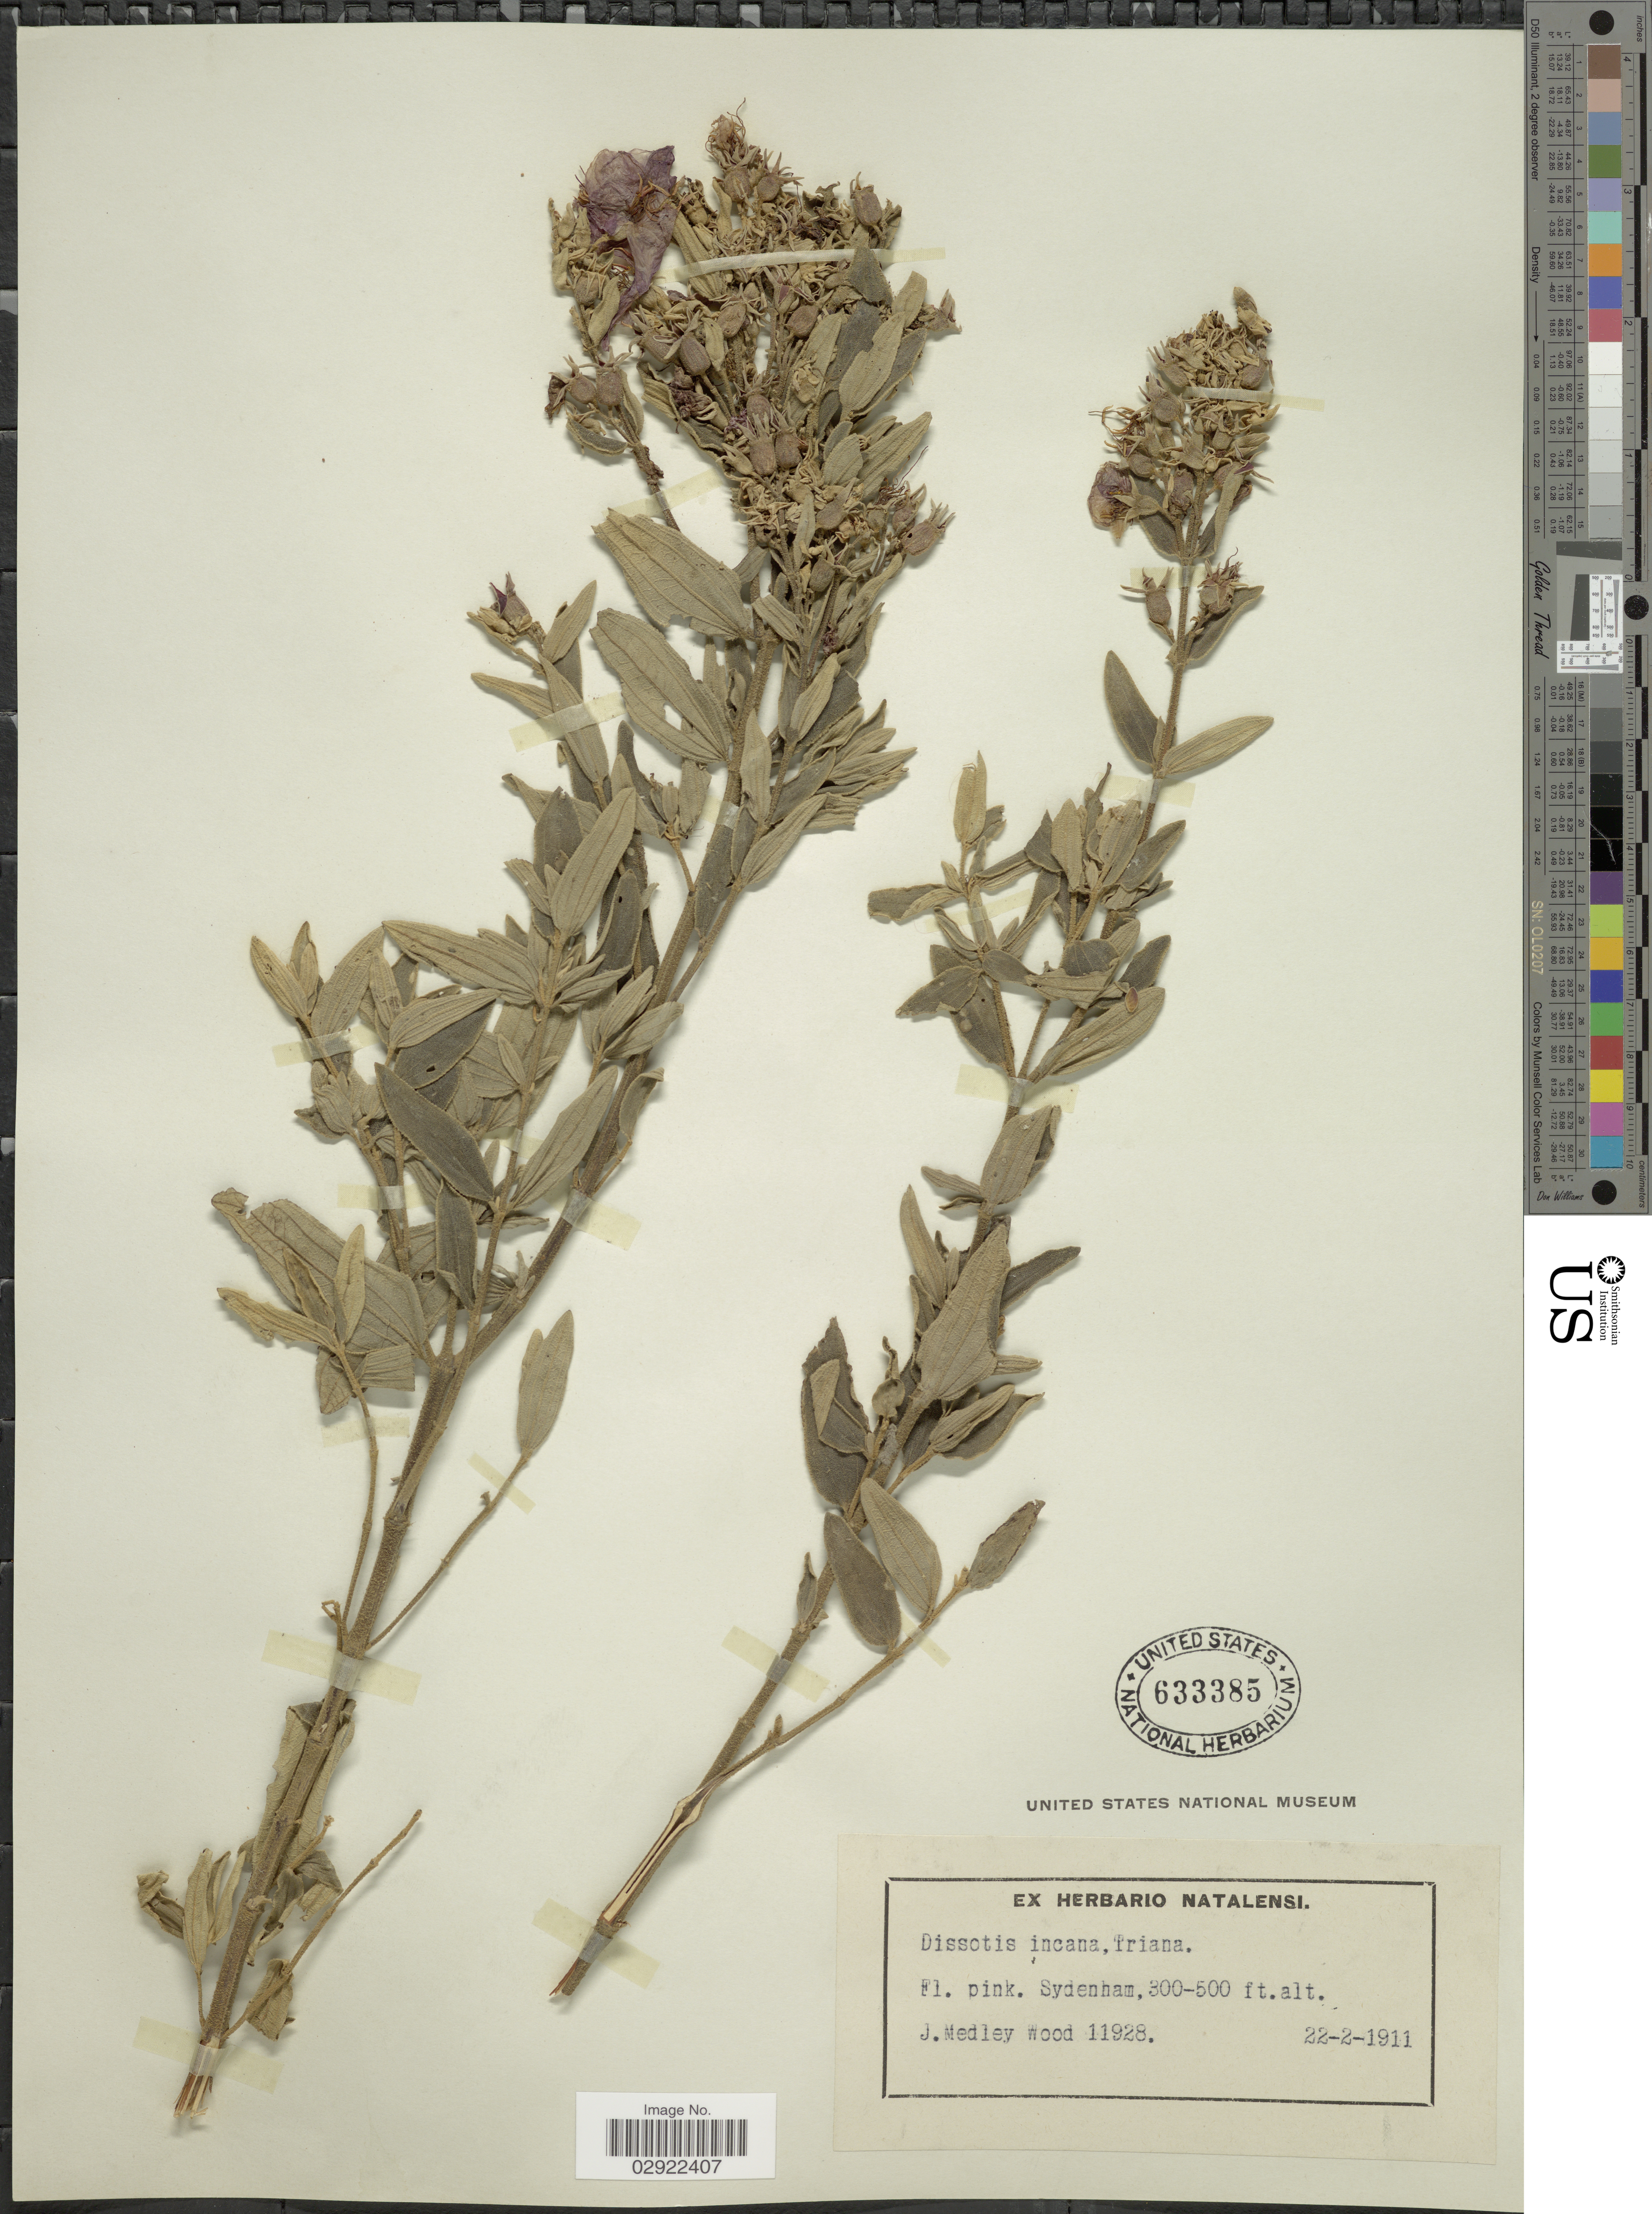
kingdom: Plantae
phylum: Tracheophyta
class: Magnoliopsida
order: Myrtales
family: Melastomataceae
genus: Argyrella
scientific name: Argyrella canescens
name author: (Graham) Harv.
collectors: J. Medley Wood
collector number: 11928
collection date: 1911-02-22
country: South Africa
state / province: KwaZulu-Natal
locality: Sydenham.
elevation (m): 91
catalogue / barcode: US 633385